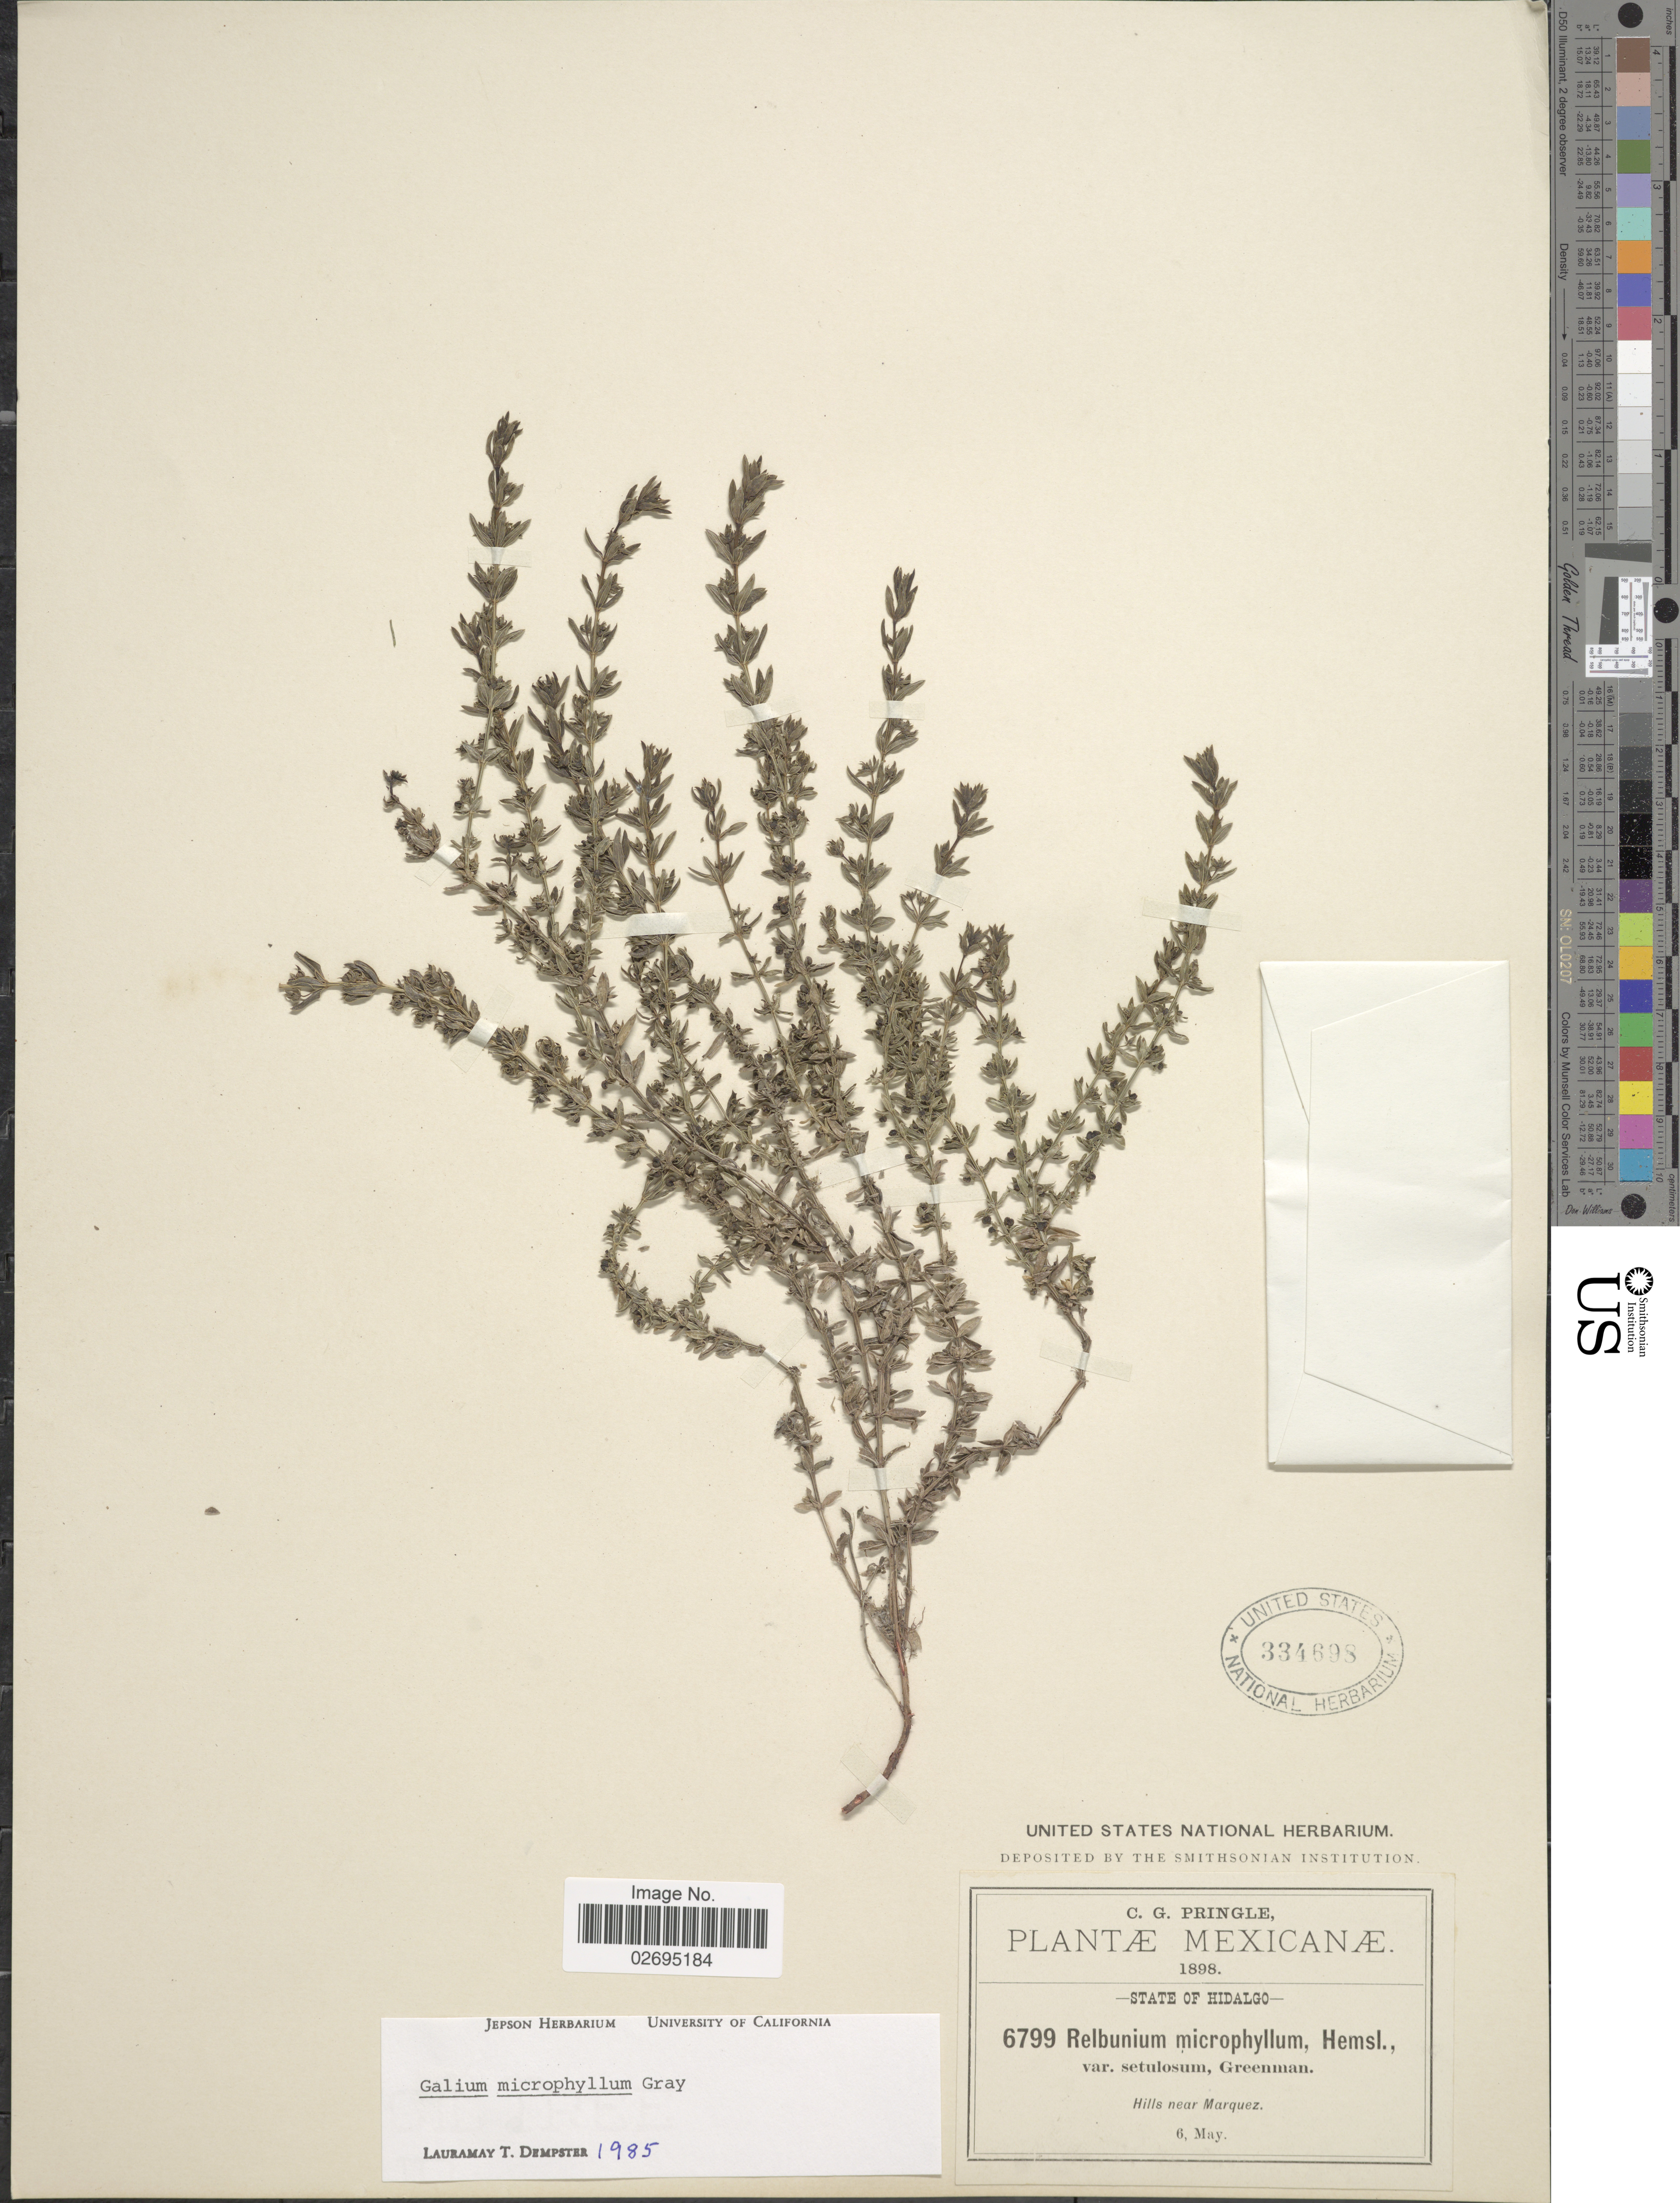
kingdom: Plantae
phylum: Tracheophyta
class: Magnoliopsida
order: Gentianales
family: Rubiaceae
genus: Galium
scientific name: Galium microphyllum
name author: A. Gray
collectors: C. G. Pringle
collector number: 6799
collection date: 1898-05-06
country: Mexico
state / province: Hidalgo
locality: Hills near Marquez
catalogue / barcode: US 334698